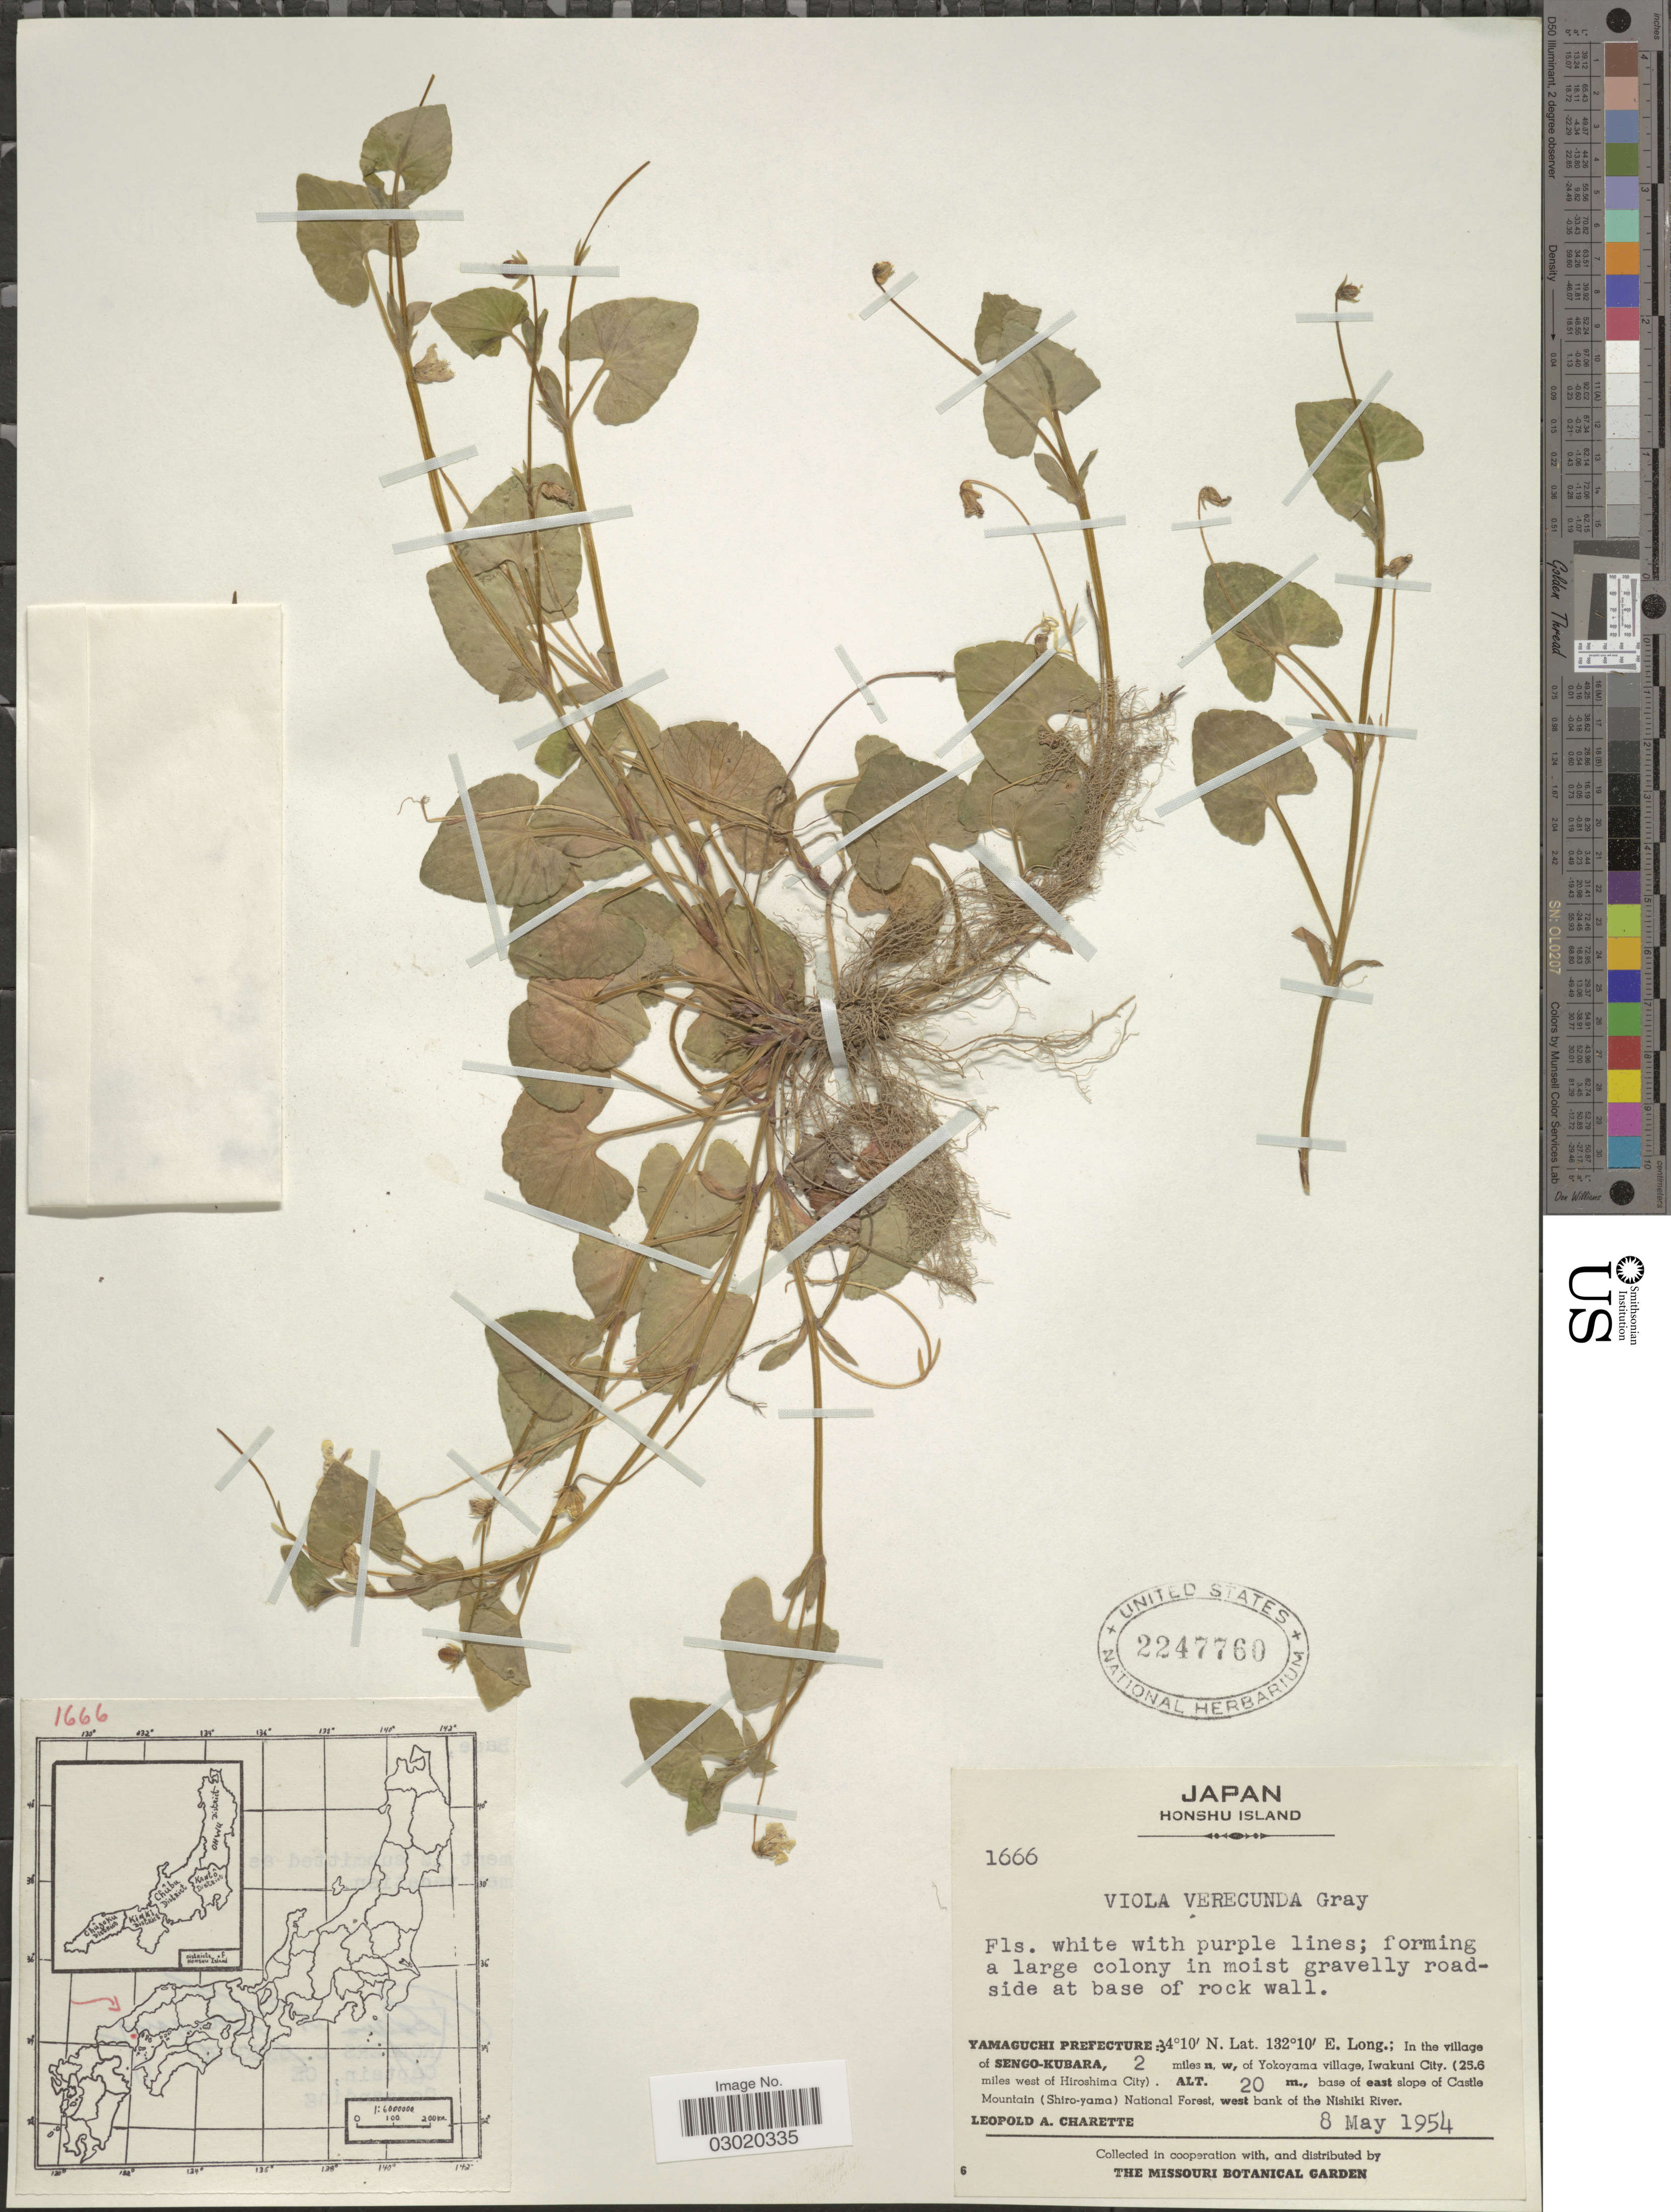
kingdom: Plantae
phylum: Tracheophyta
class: Magnoliopsida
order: Malpighiales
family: Violaceae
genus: Viola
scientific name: Viola verecunda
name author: A. Gray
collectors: L. A. Charette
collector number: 1666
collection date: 1954-05-08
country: Japan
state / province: Yamaguti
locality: Honshu Island. Yamaguchi Prefecture: In the village of Sengo-Kubara, 2 miles n.w. of Yokoyama village, Iwakuni City. (25.6 miles west of Hiroshima City), base of east slope of Castle Mountain (Shiro-yama) National Forest, west bank of the Nishiki River.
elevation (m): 20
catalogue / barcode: US 2247760